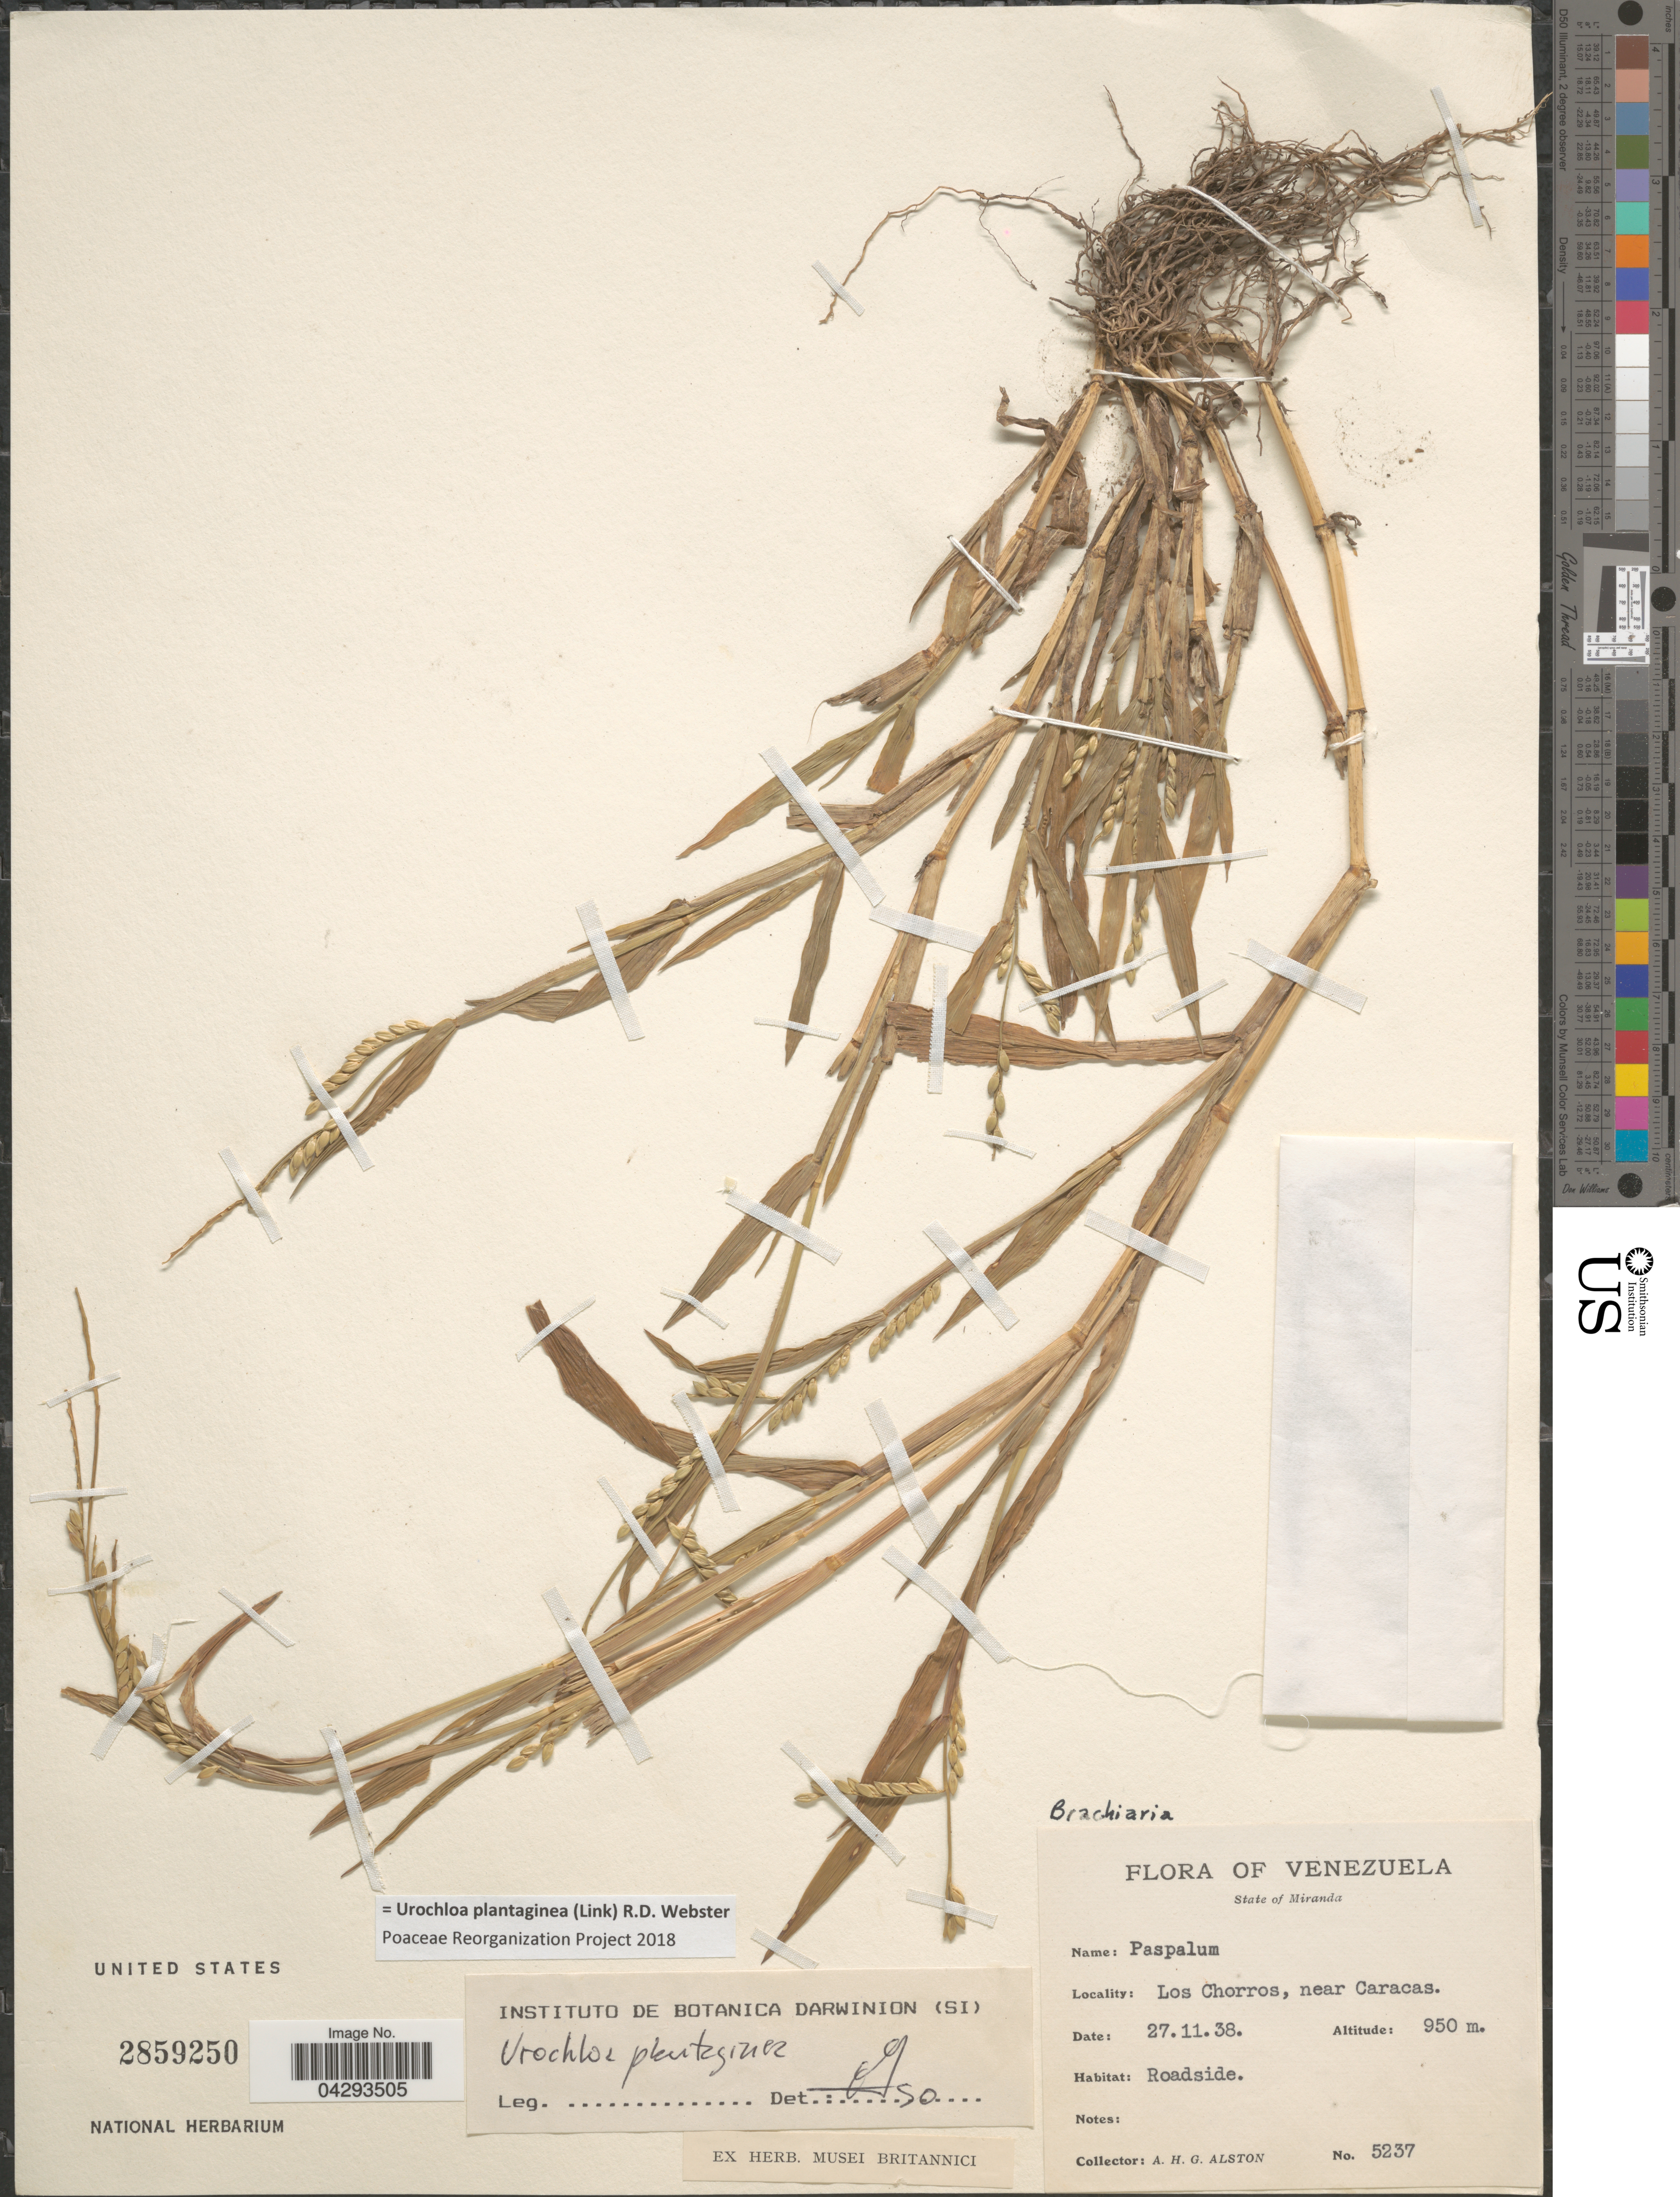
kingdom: Plantae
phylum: Tracheophyta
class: Liliopsida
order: Poales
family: Poaceae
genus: Urochloa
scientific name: Urochloa plantaginea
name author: (Link) R.D. Webster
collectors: A. H. Alston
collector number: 5237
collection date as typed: Transcribed d/m/y: 27/11/38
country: Venezuela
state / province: Miranda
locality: Los Chorros, near Caracas.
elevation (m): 950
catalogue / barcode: US 2859250